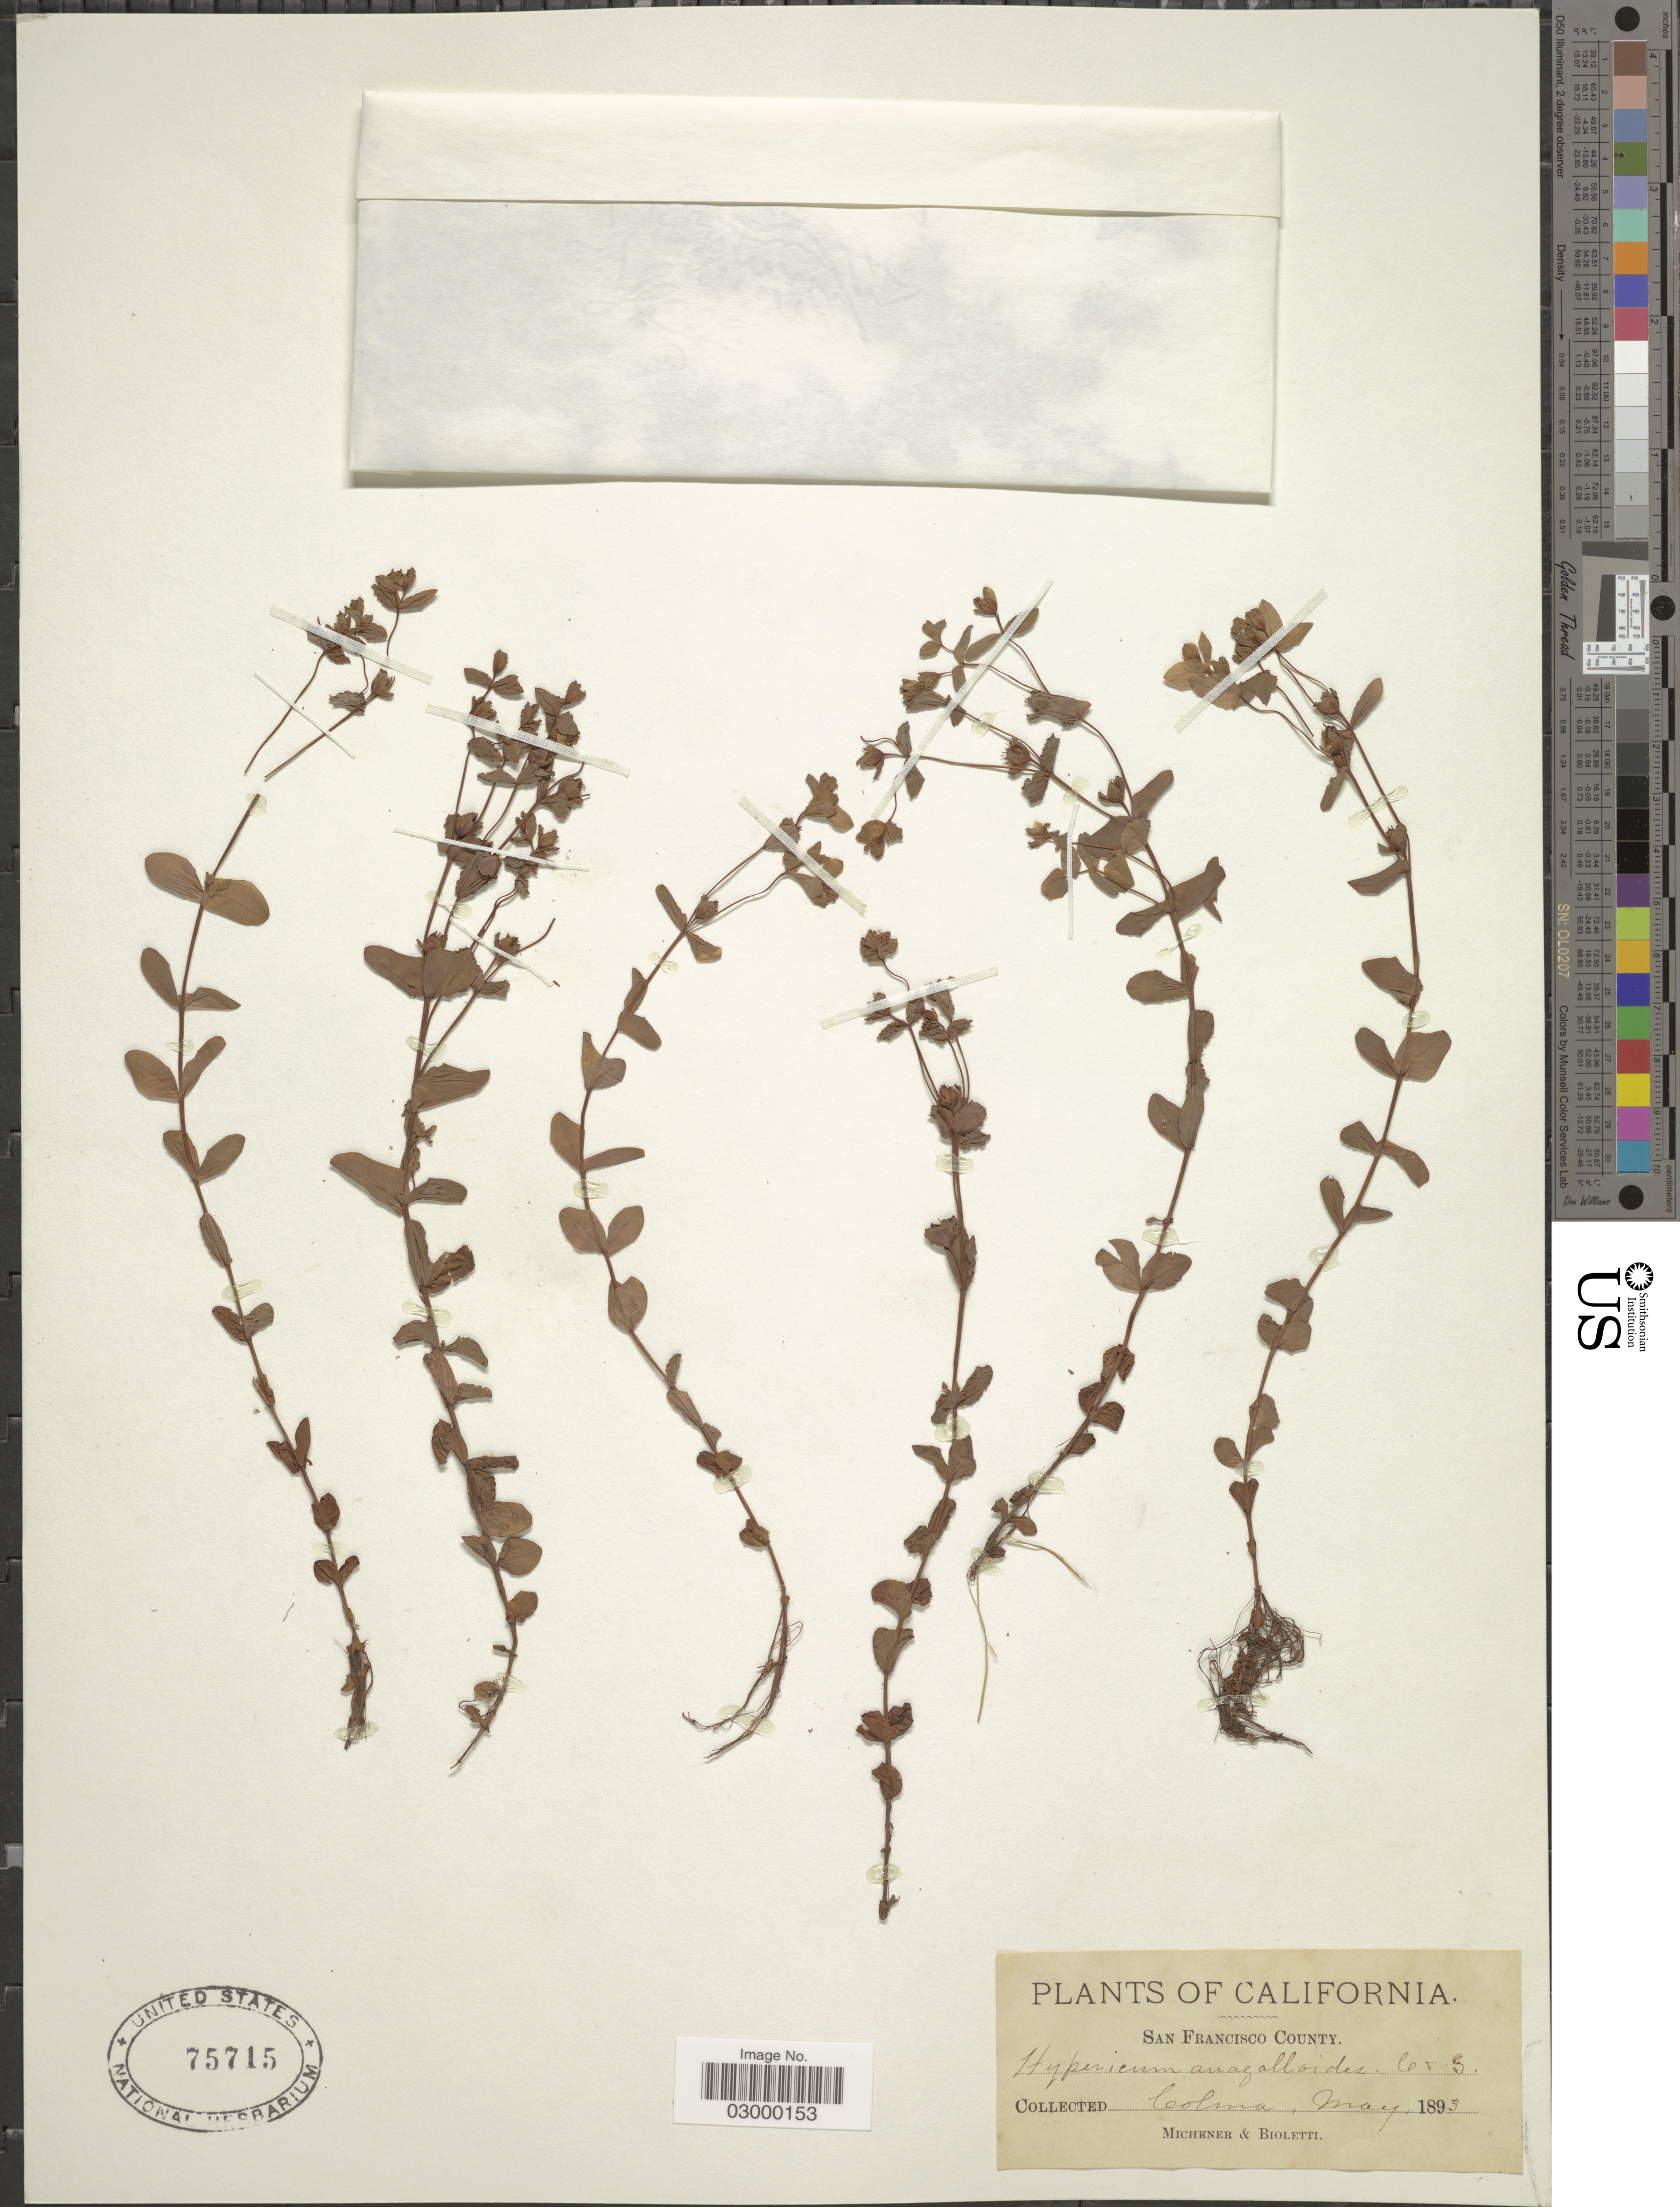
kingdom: Plantae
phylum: Tracheophyta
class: Magnoliopsida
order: Malpighiales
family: Hypericaceae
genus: Hypericum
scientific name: Hypericum anagalloides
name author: Cham. & Schltdl.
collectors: -. Michener & -- Bioletti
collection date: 1893-05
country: United States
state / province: California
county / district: San Francisco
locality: San Francisco County, Colma.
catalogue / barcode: US 75715